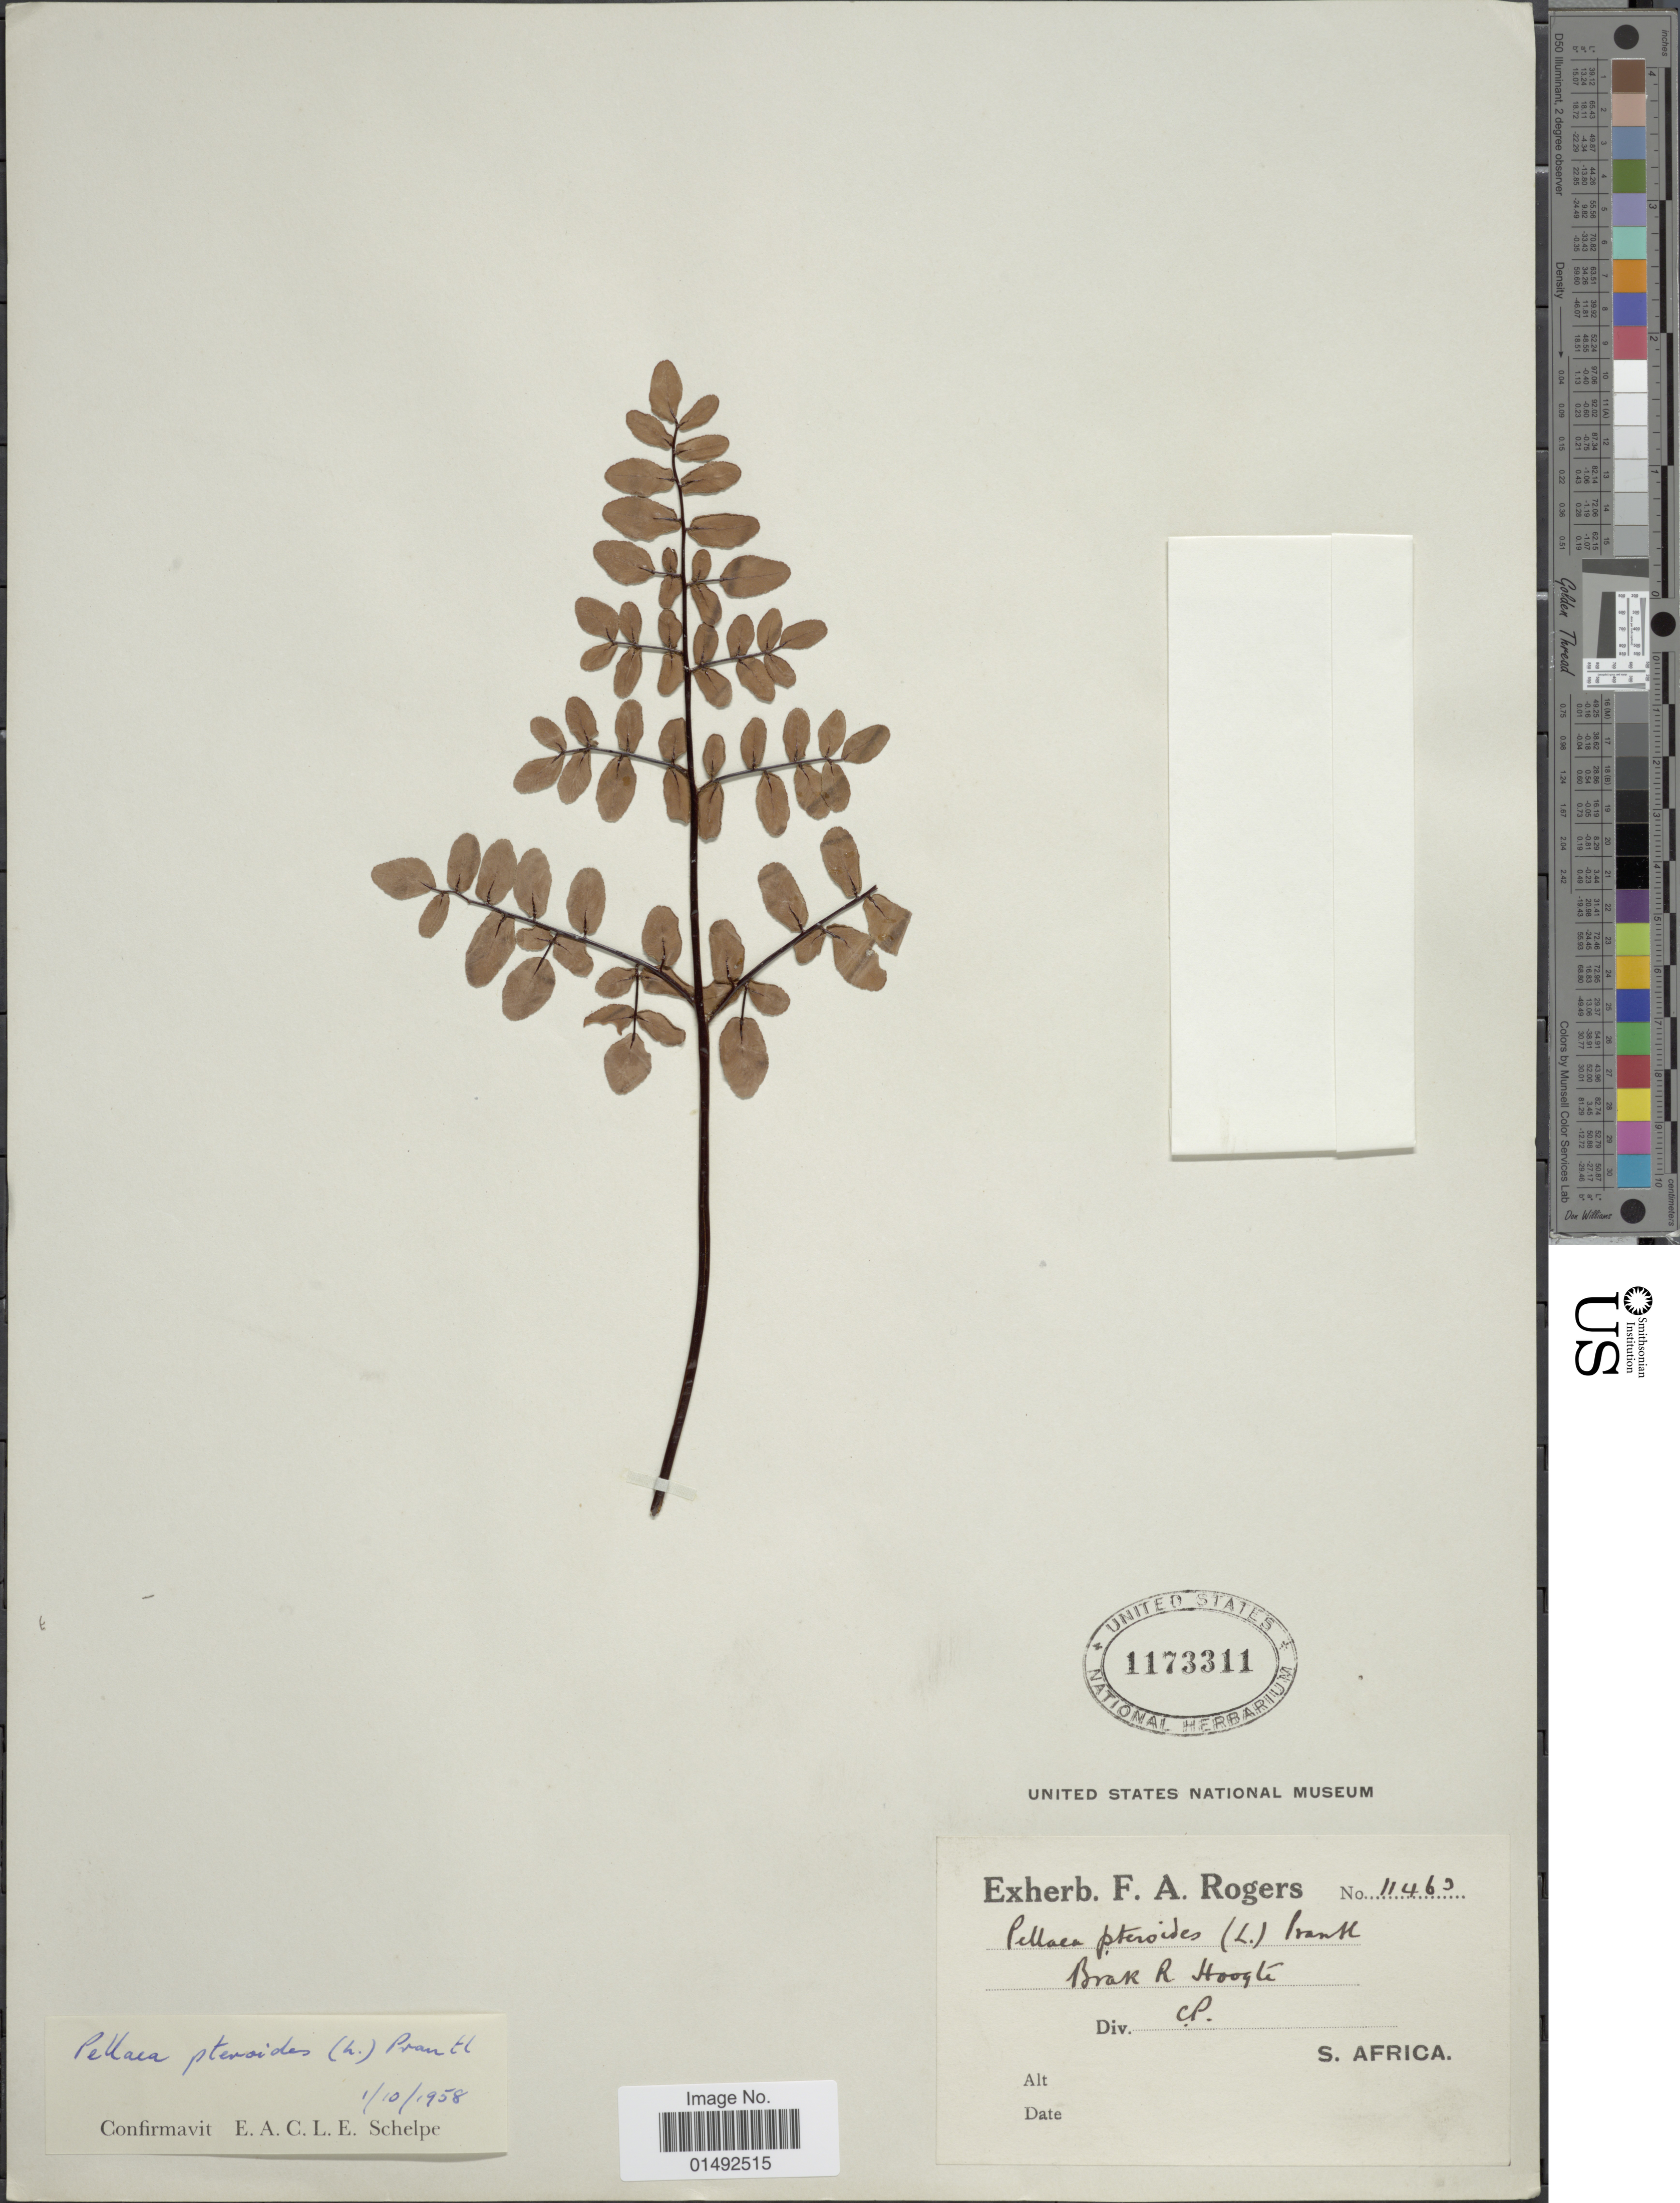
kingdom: Plantae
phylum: Tracheophyta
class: Polypodiopsida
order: Polypodiales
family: Pteridaceae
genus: Pellaea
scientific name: Pellaea pteroides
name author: (L.) Prantl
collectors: ex herb. F. A. Rogers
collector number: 11465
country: South Africa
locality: Brak R Hoogte, Div. C.P. [interpreted]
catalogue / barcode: US 1173311